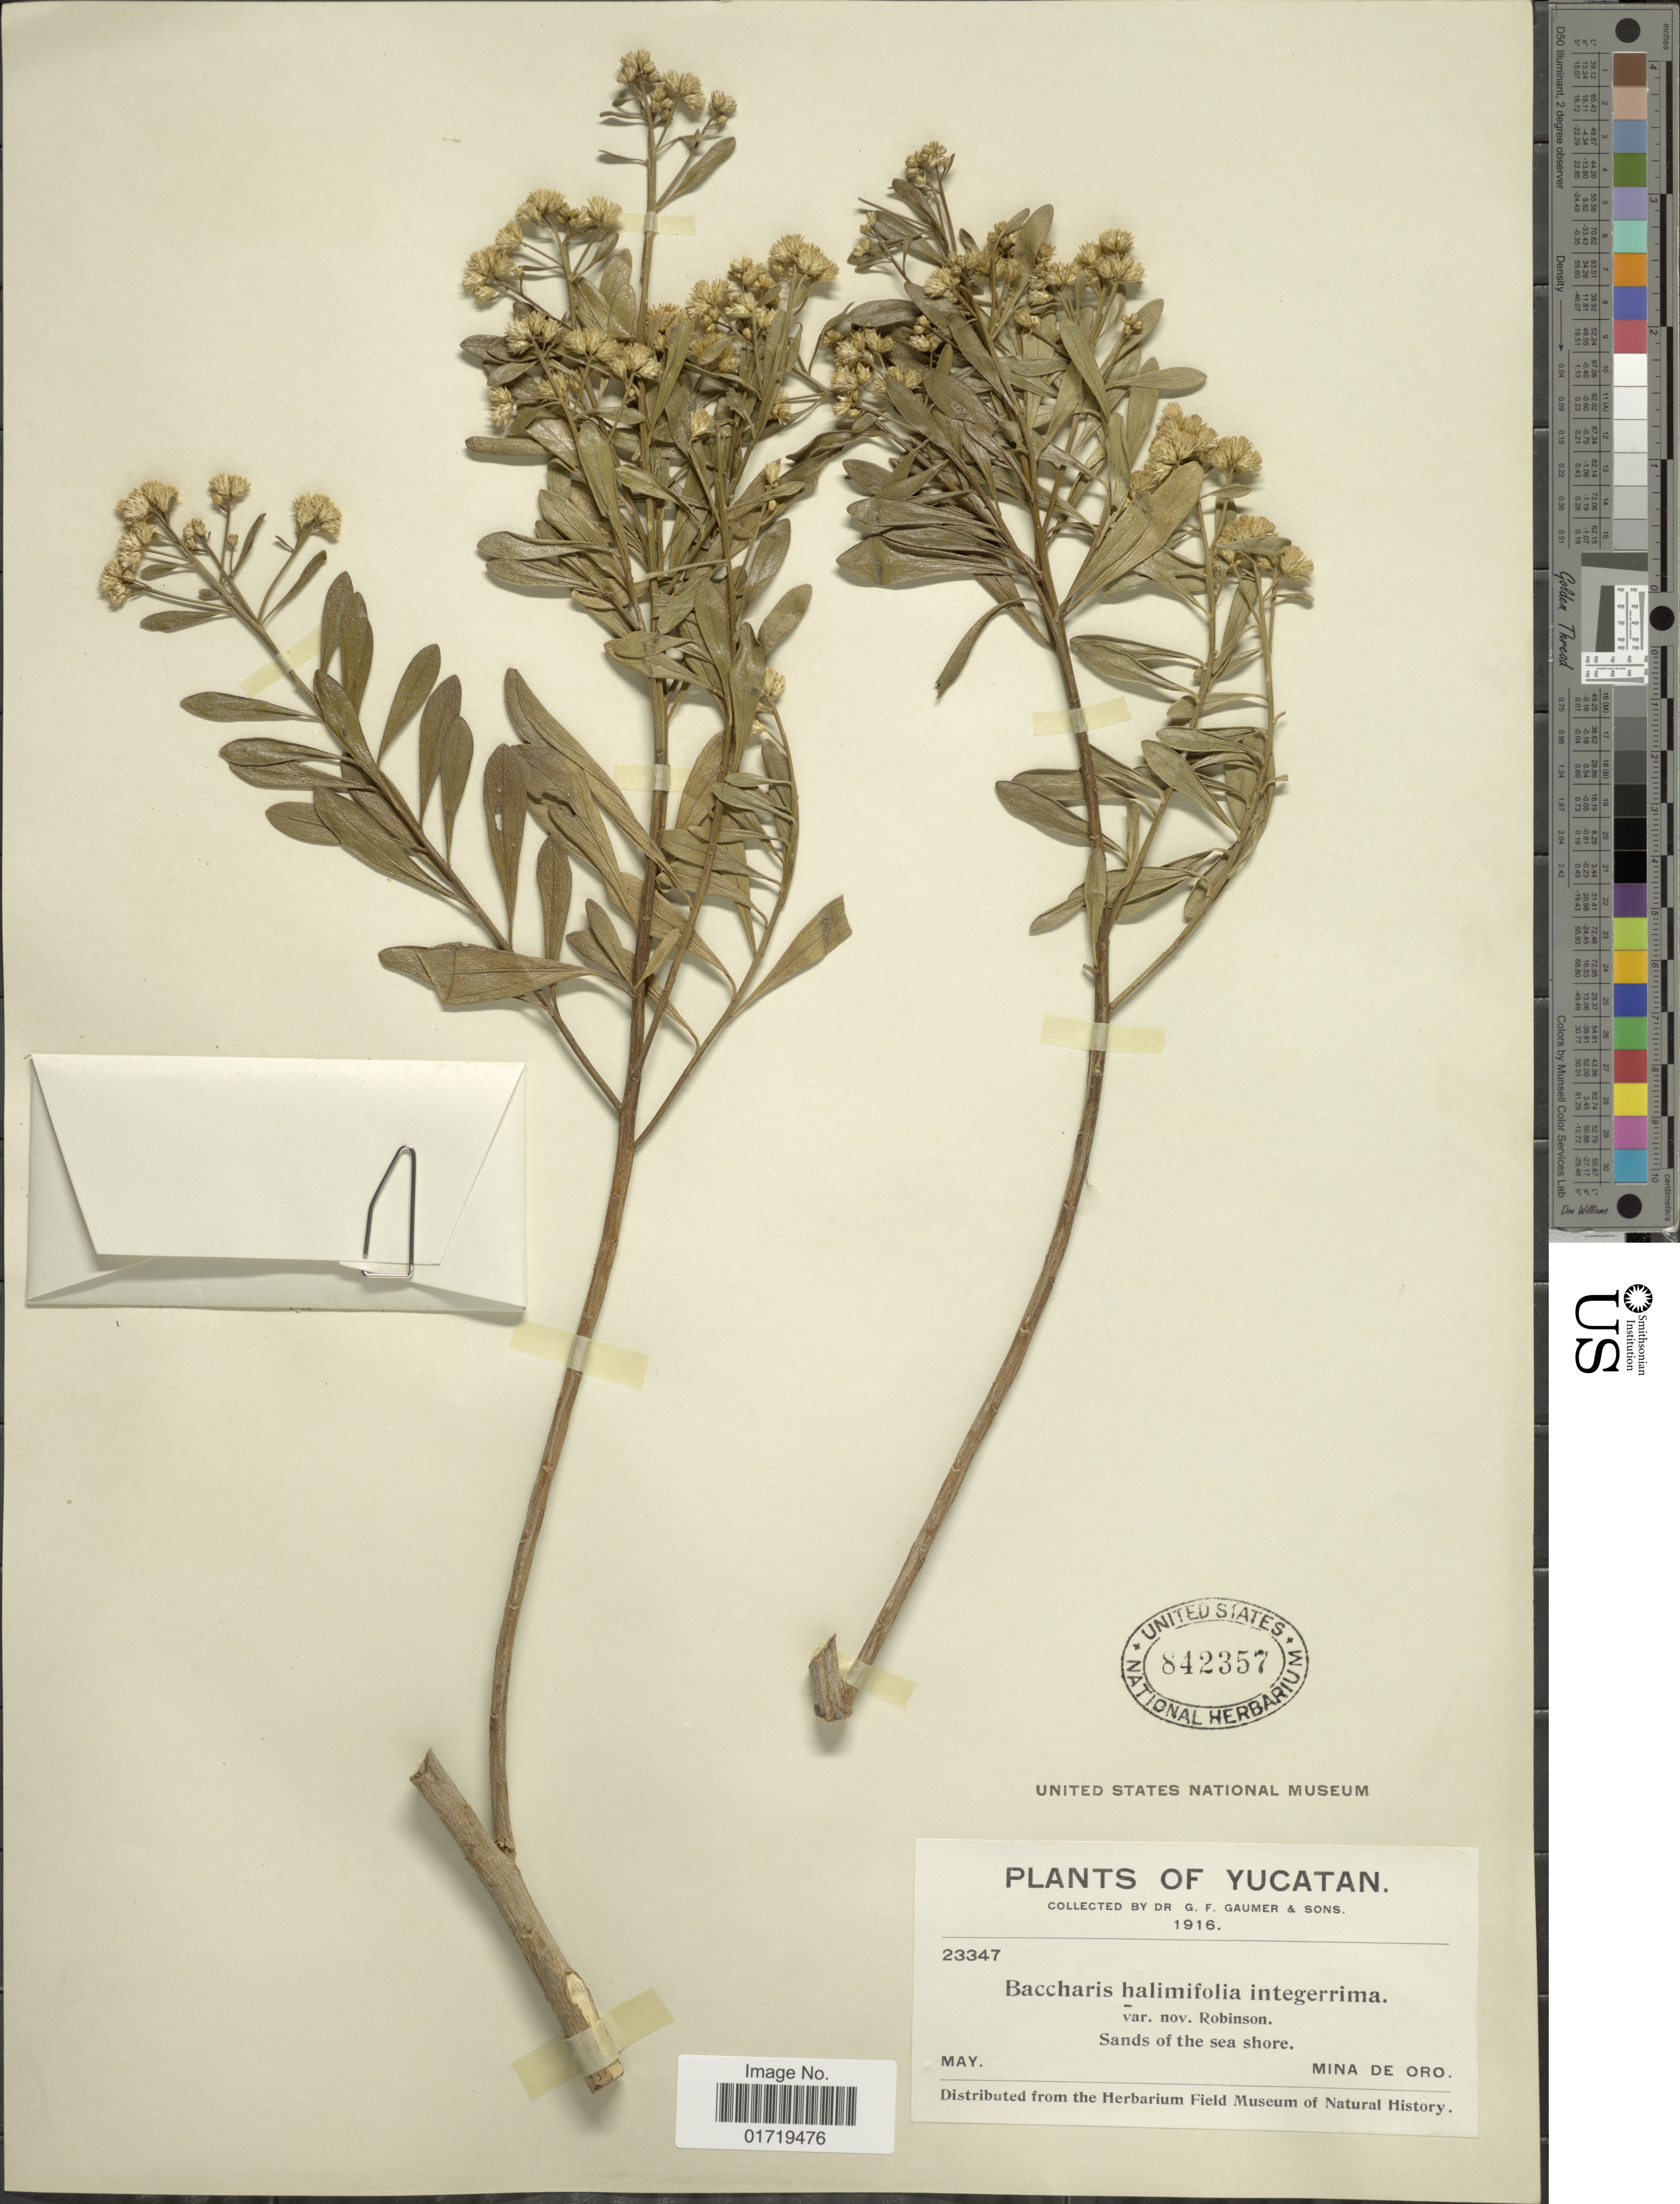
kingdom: Plantae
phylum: Tracheophyta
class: Magnoliopsida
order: Asterales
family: Asteraceae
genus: Baccharis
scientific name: Baccharis dioica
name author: Vahl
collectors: G. F. Gaumer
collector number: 23347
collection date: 1916-05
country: Mexico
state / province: Yucatán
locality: Sands of the sea shore, Mina de Oro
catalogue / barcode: US 842357